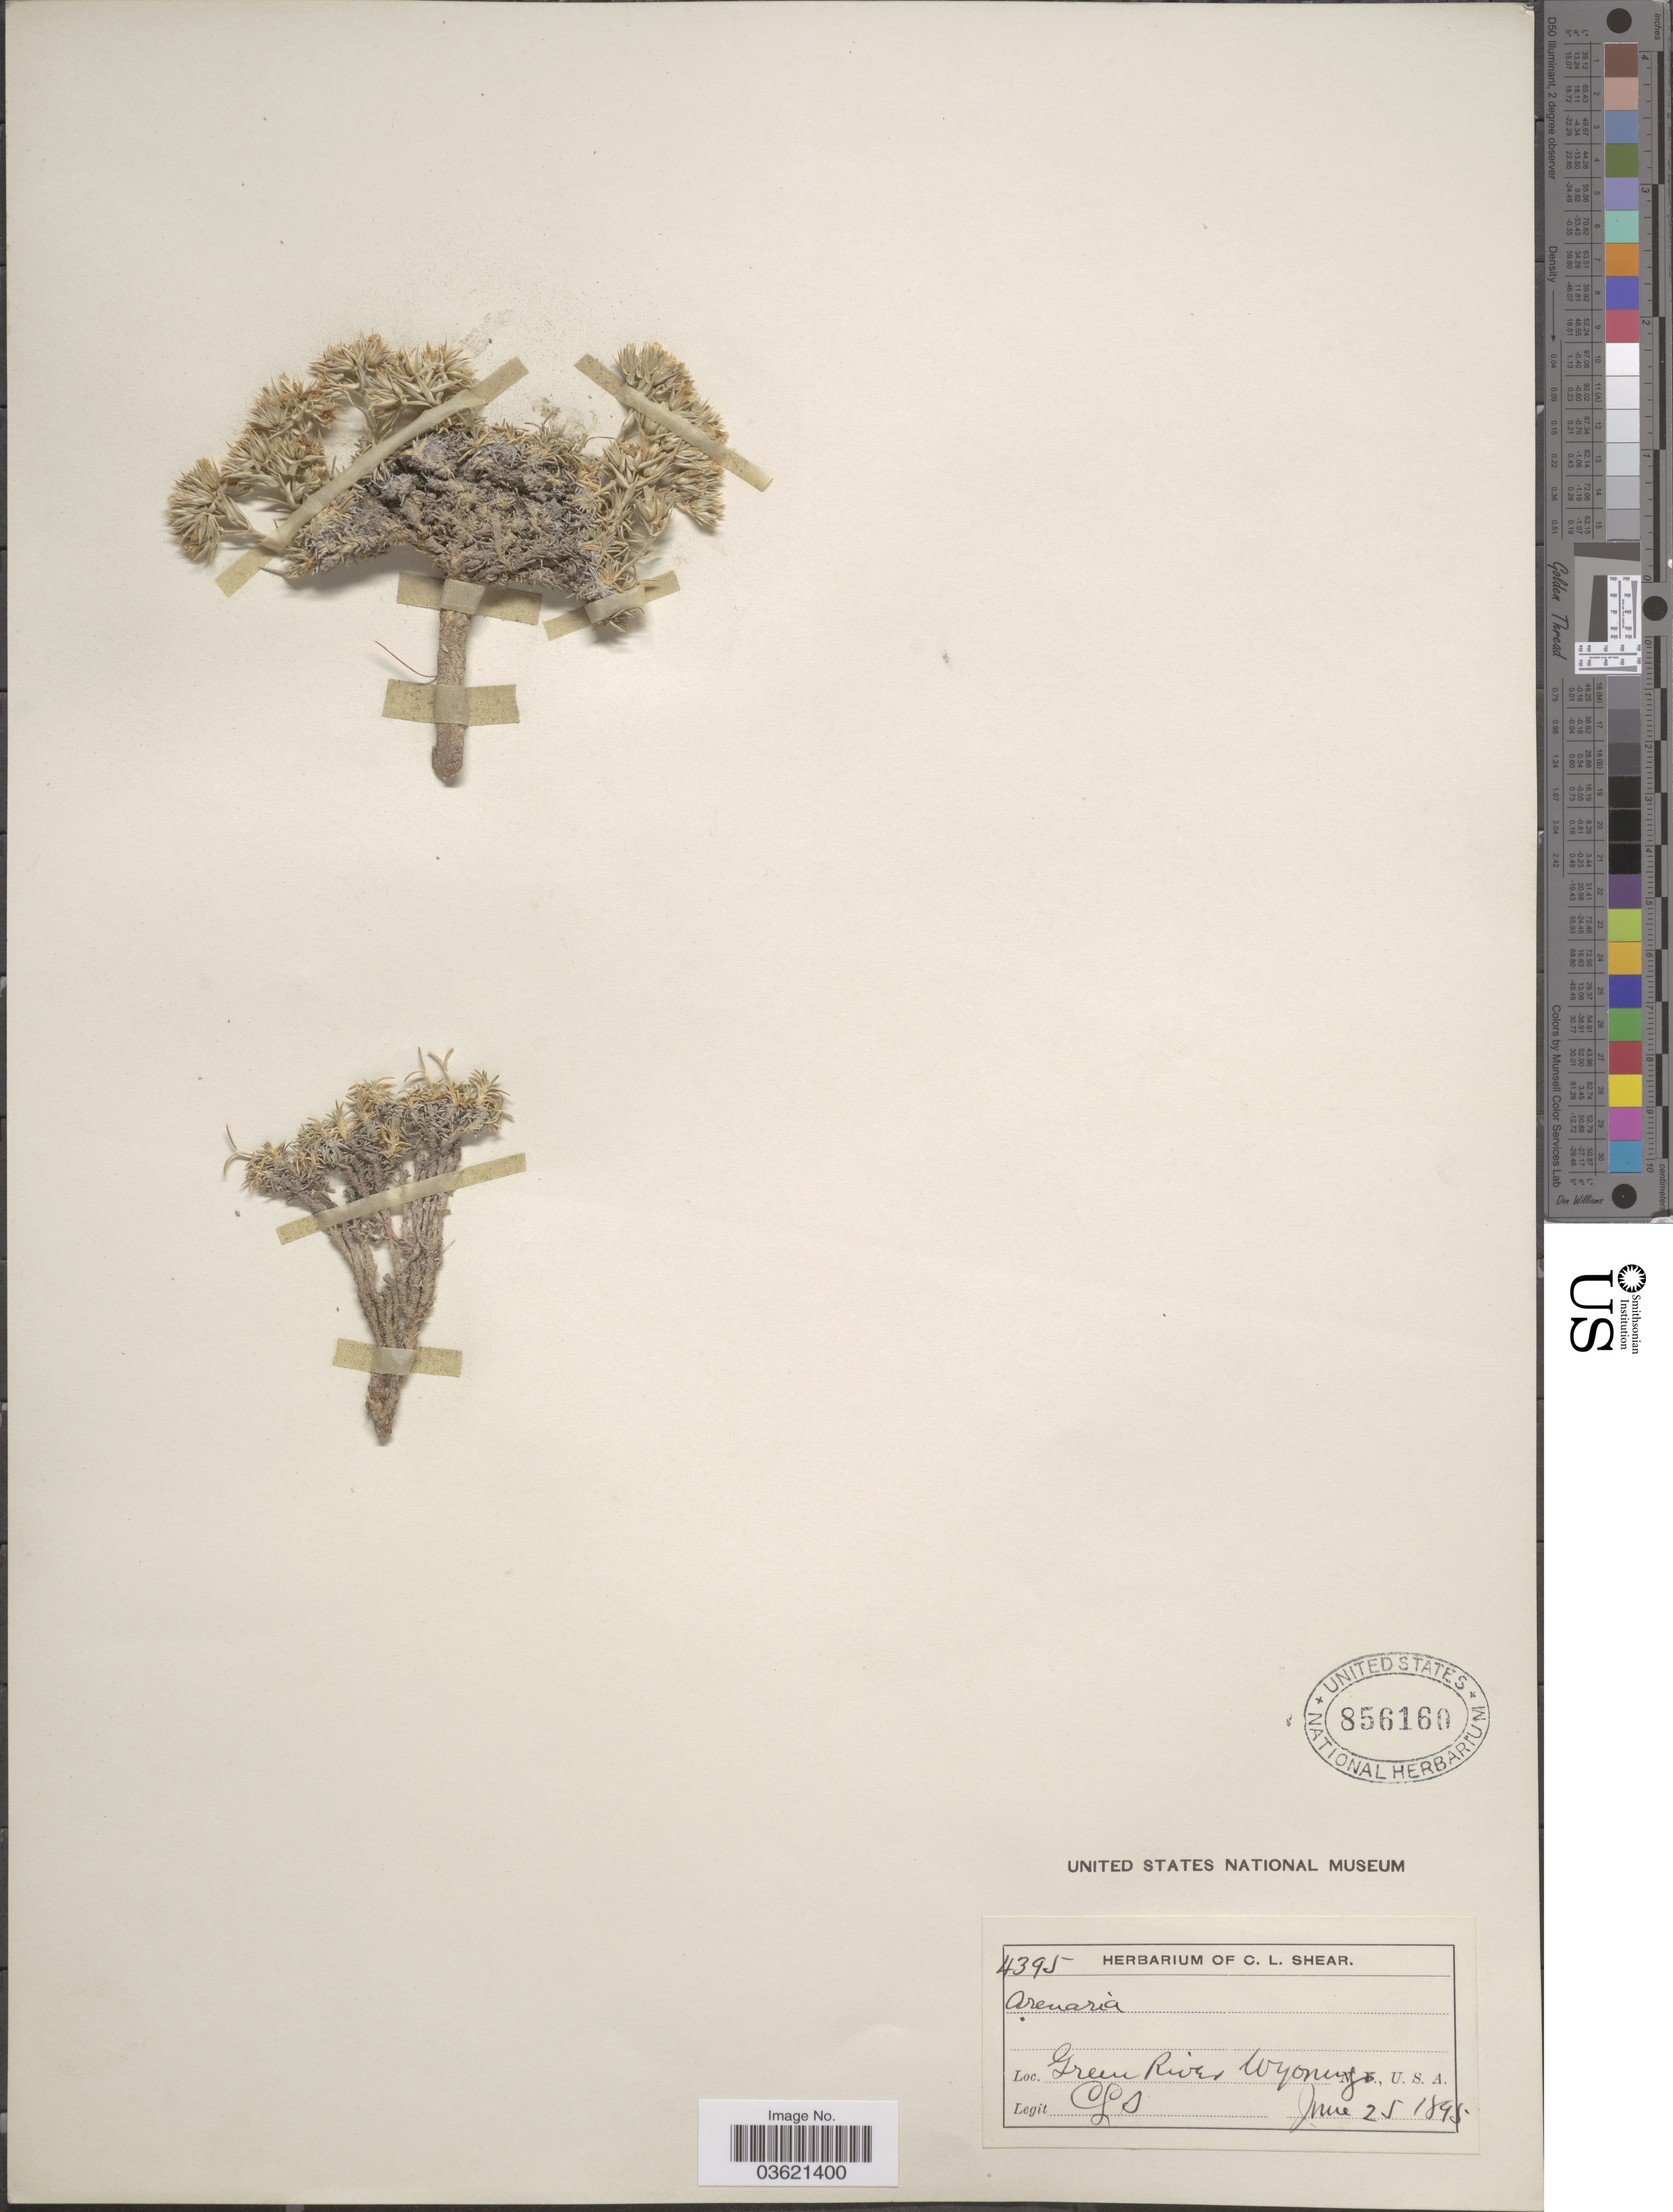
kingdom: Plantae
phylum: Tracheophyta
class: Magnoliopsida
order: Caryophyllales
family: Caryophyllaceae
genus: Arenaria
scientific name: Arenaria sp.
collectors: C. L. Shear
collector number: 4395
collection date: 1895-06-25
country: United States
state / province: Wyoming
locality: Green River. U. S. A.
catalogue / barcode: US 856160